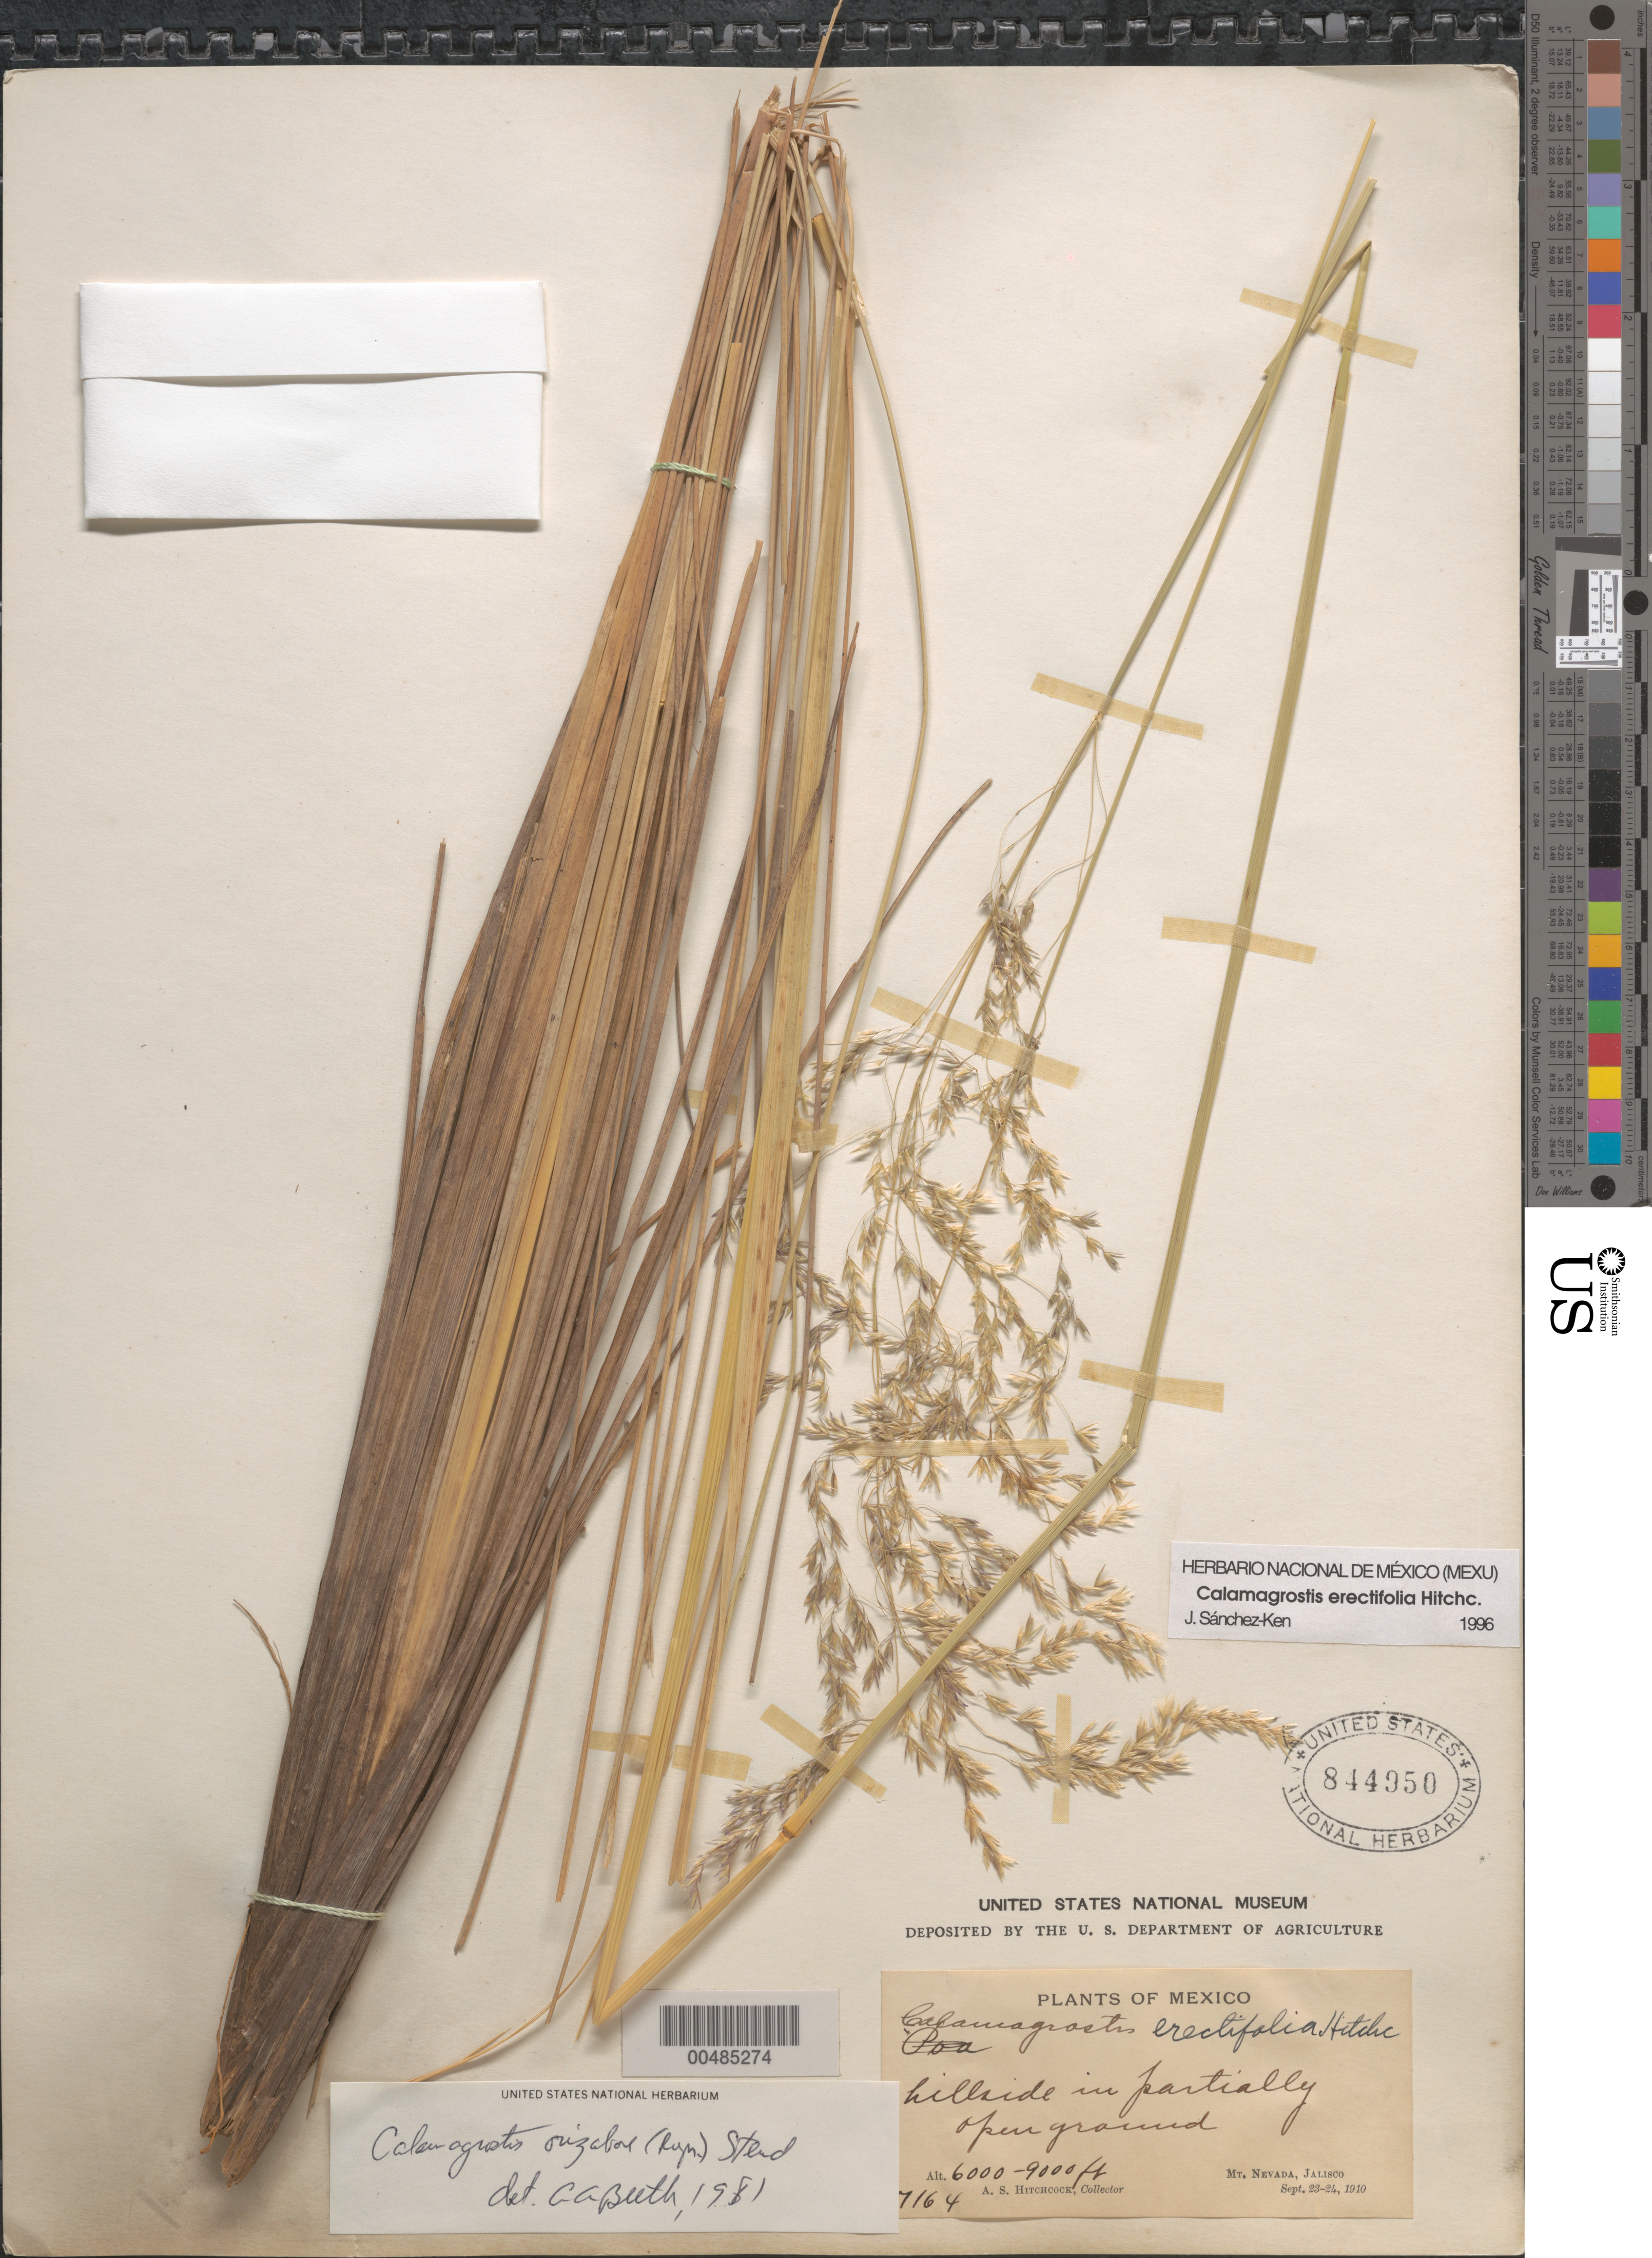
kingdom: Plantae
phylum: Tracheophyta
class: Liliopsida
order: Poales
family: Poaceae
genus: Calamagrostis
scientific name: Calamagrostis erectifolia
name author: Hitchc.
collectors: A. S. Hitchcock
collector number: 7164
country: Mexico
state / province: Jalisco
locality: Mts. Nevada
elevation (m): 1829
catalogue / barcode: US 844950